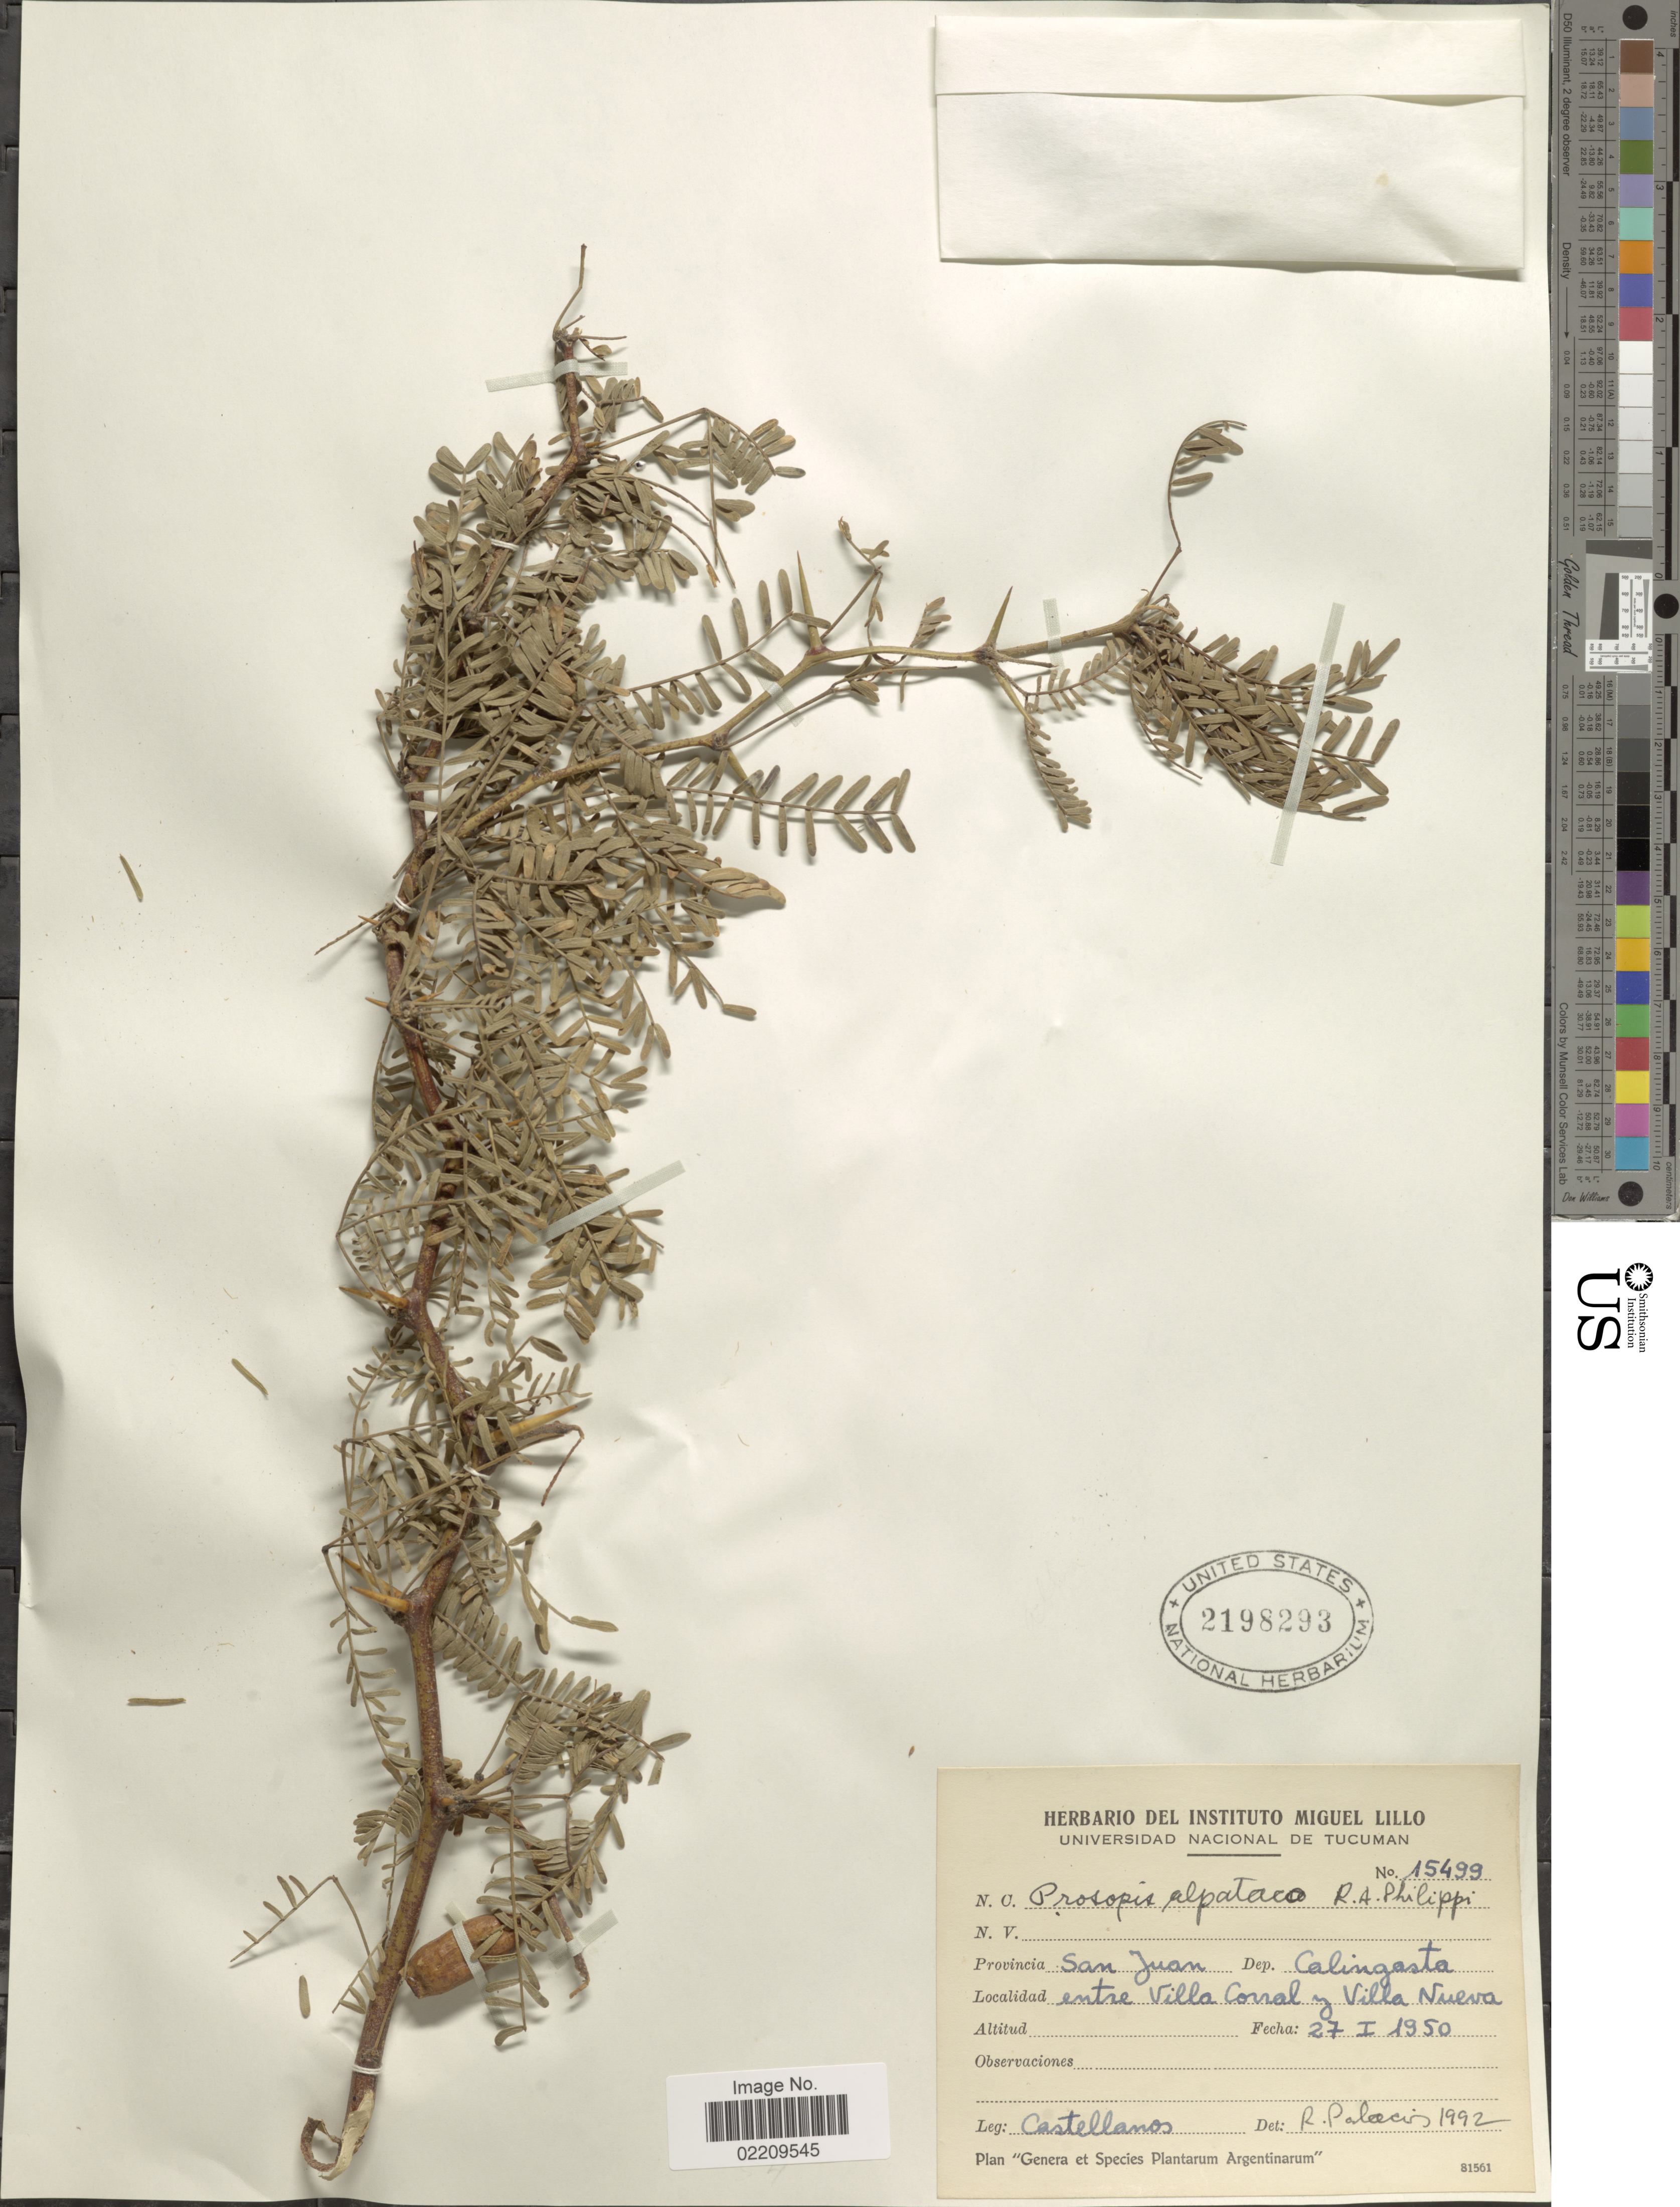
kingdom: Plantae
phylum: Tracheophyta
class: Magnoliopsida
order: Fabales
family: Fabaceae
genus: Neltuma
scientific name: Neltuma alpataco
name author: (Phil.) C. E. Hughes & G.P. Lewis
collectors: -- Castellanos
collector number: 15499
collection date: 1950-01-27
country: Argentina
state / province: San Juan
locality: Dep. Calingasta. entre Villa Corral y Villa Nueva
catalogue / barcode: US 2198293